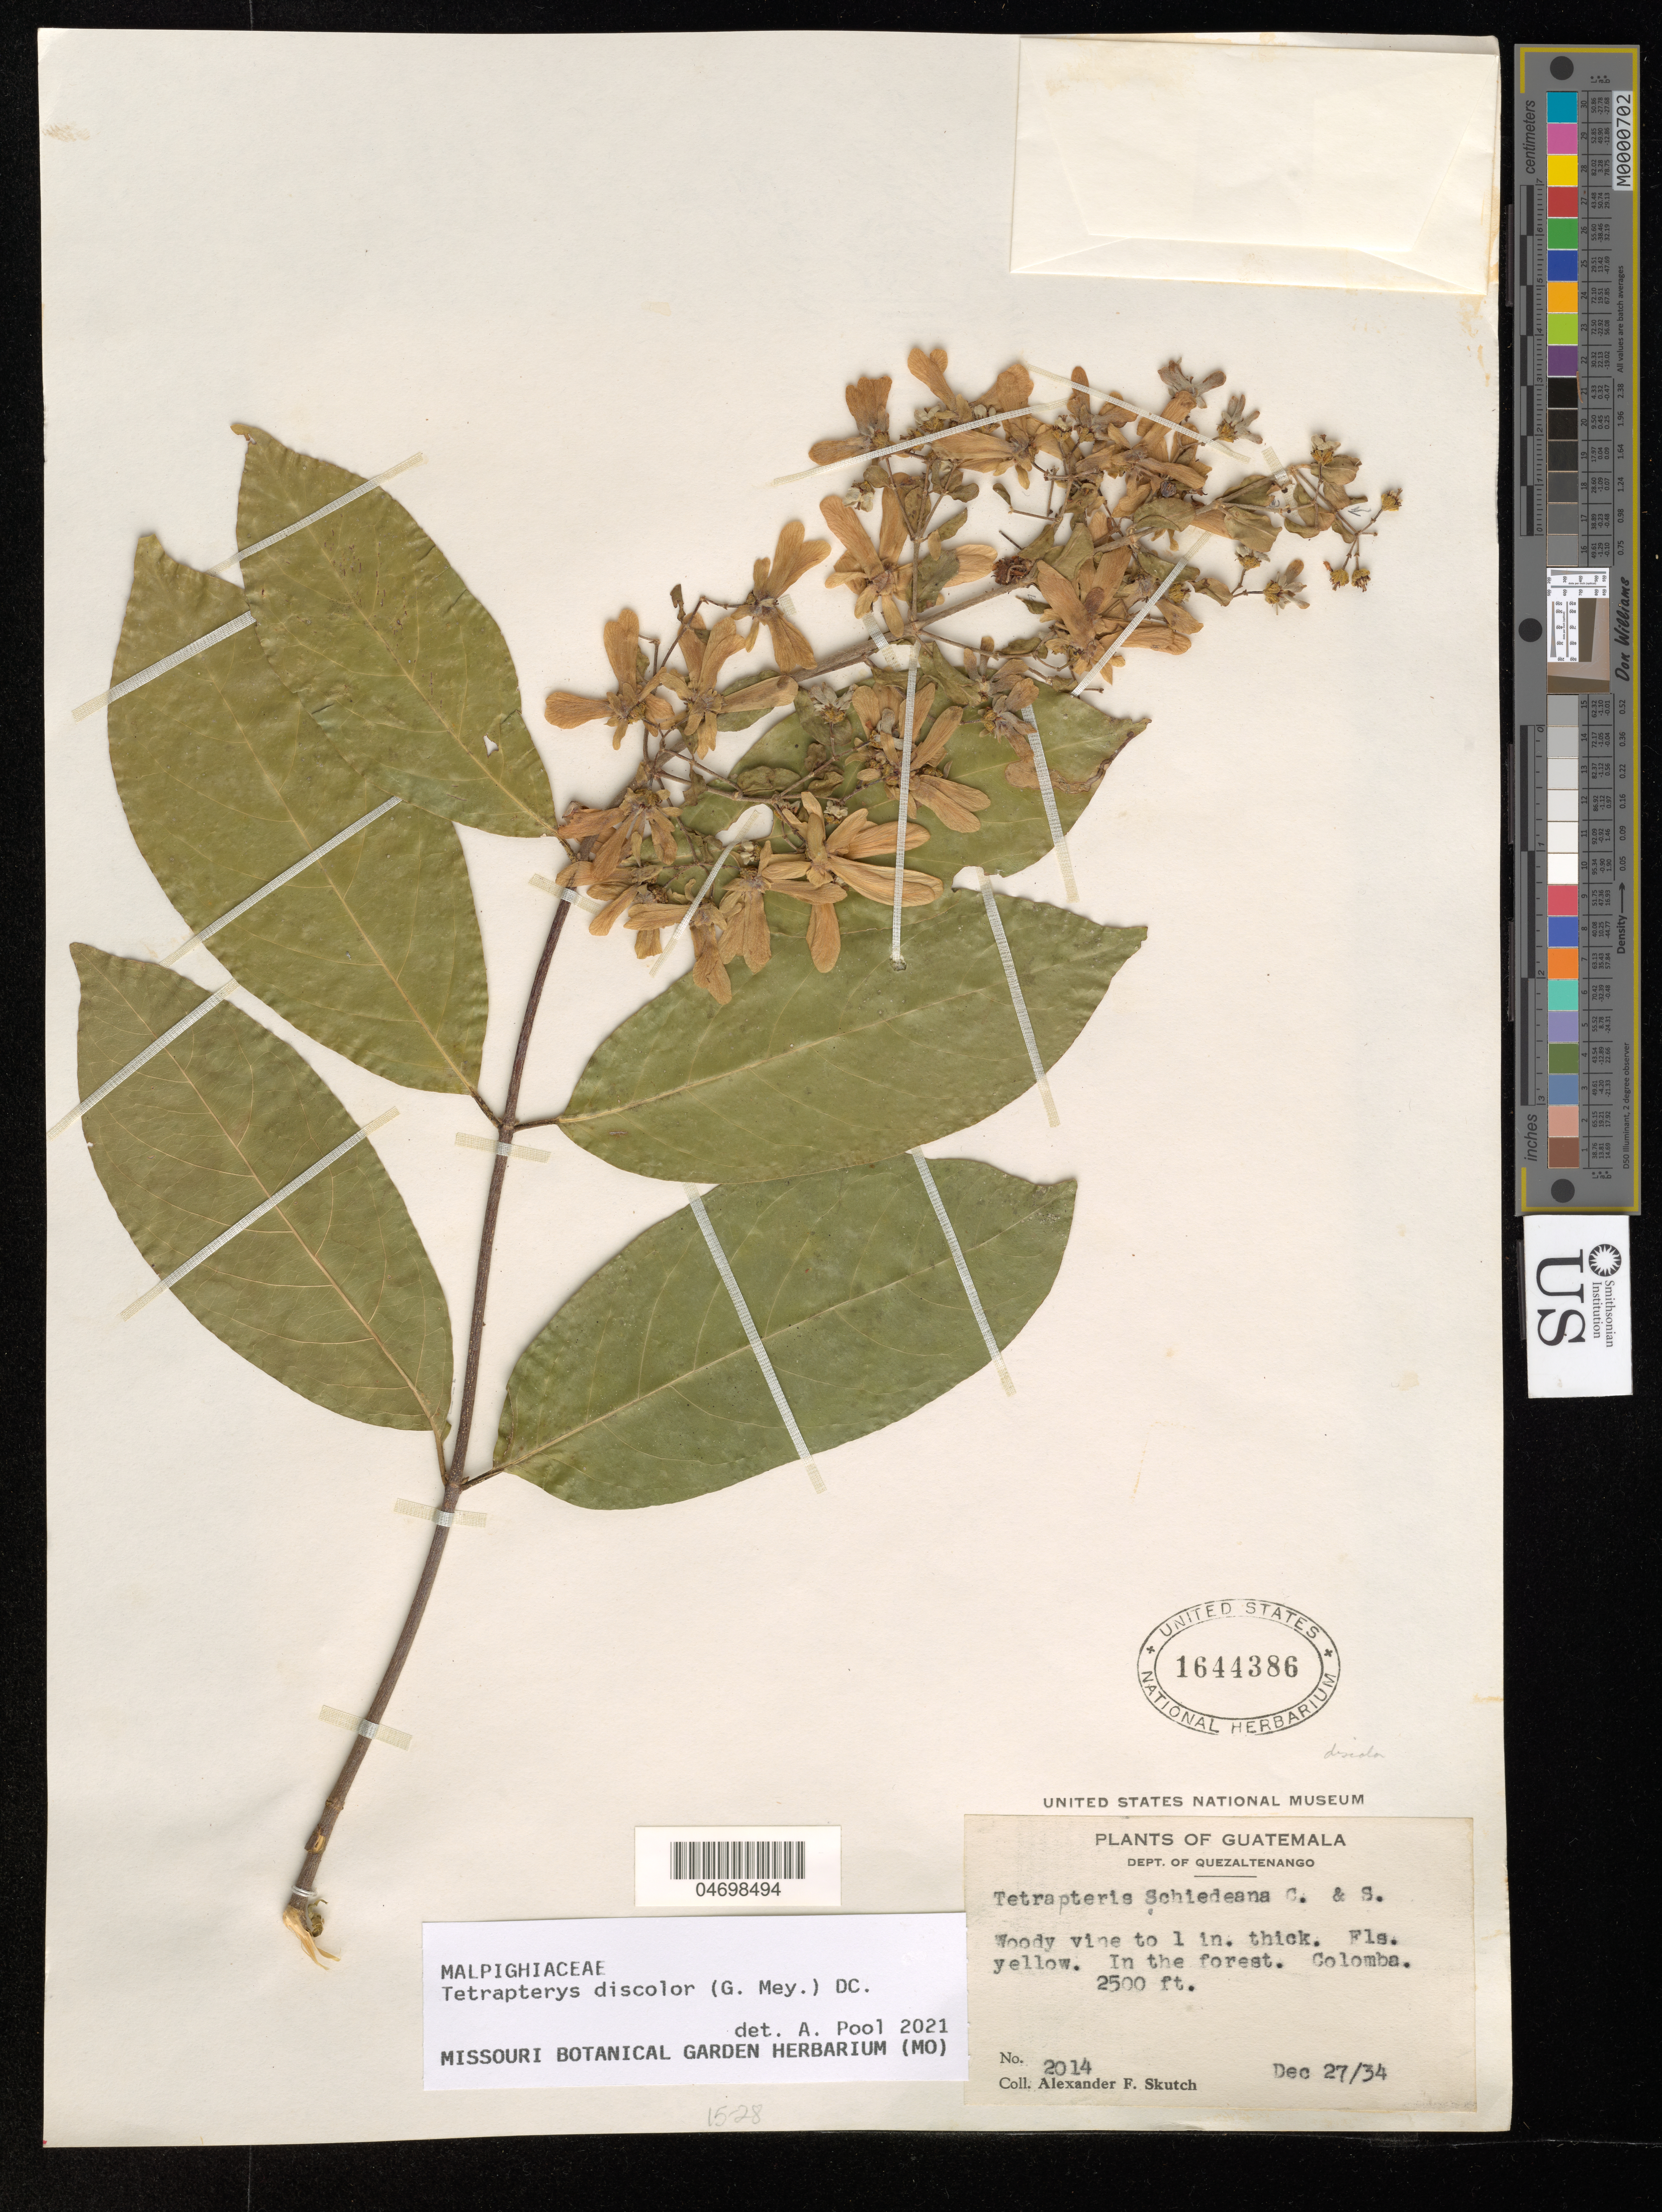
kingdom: Plantae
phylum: Tracheophyta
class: Magnoliopsida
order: Malpighiales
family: Malpighiaceae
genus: Tetrapterys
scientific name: Tetrapterys discolor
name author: (G. Mey.) DC.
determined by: Pool, A., (MO), Missouri Botanical Garden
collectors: A. F. Skutch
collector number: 2014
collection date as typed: Dec 27/34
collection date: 1934-12-27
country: Guatemala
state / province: Quetzaltenango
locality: Colomba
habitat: In the forest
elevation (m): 2400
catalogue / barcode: US 1644386